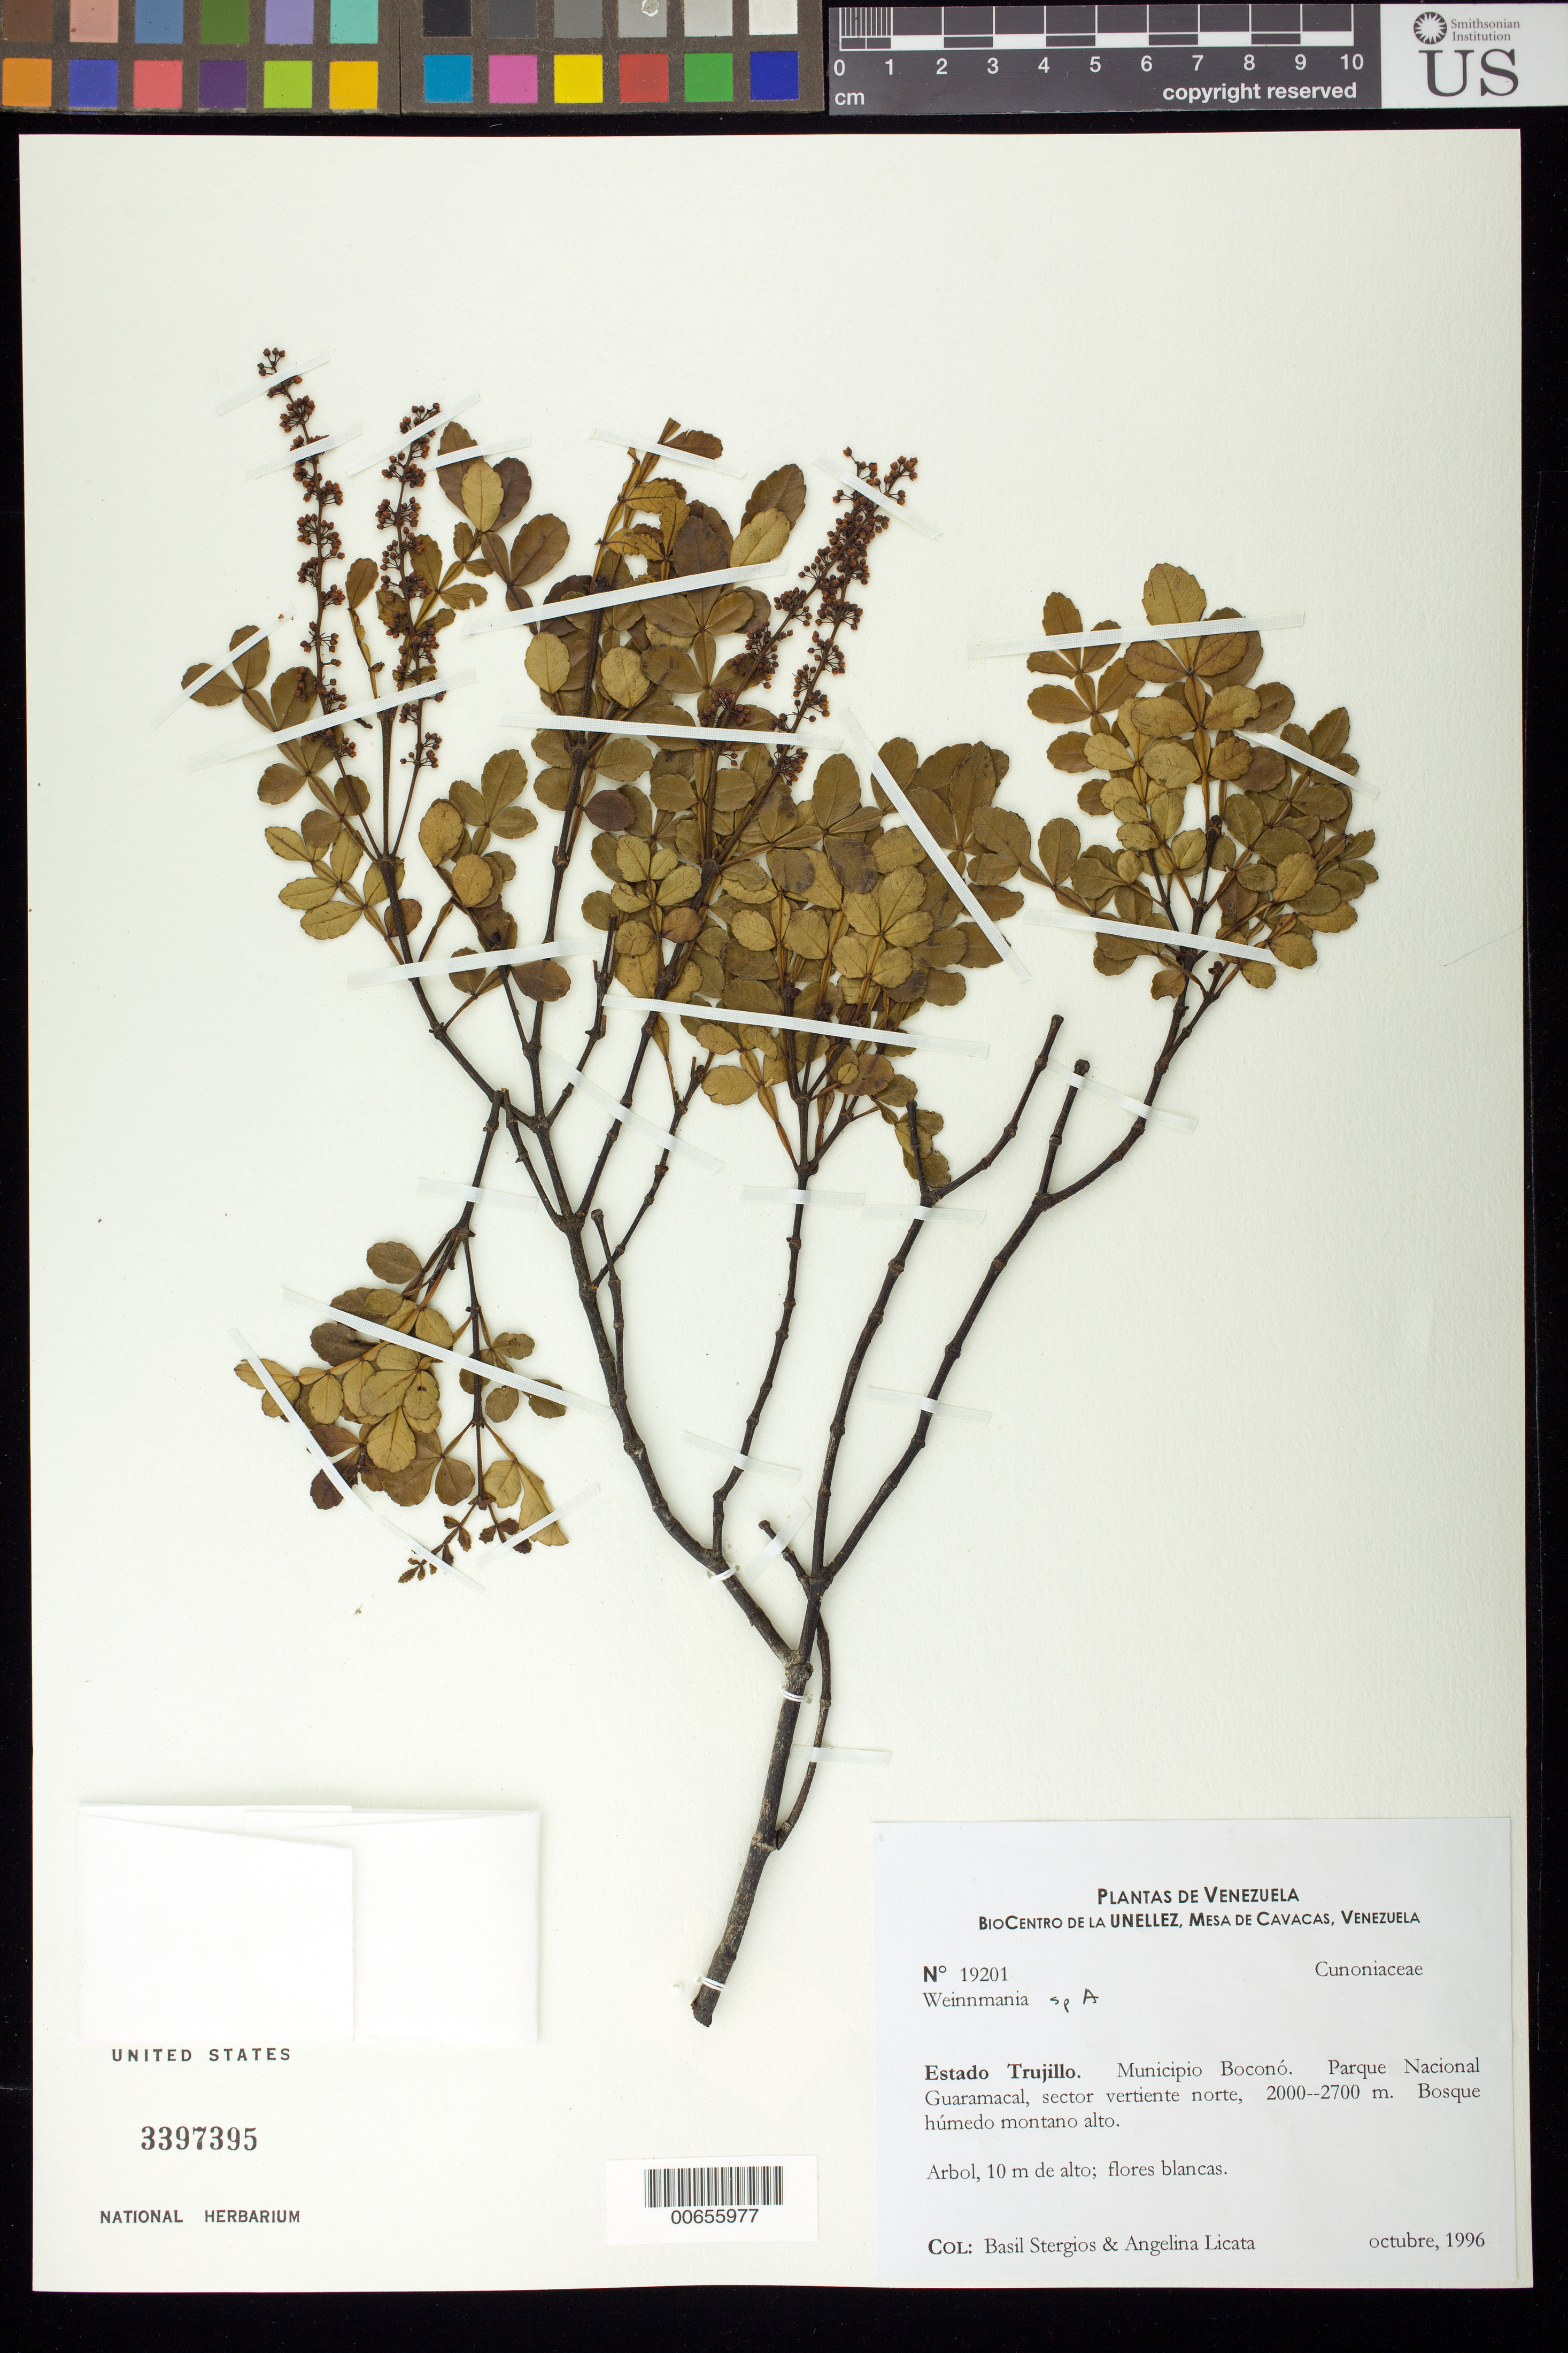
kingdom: Plantae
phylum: Tracheophyta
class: Magnoliopsida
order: Oxalidales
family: Cunoniaceae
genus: Weinmannia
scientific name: Weinmannia pinnata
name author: L.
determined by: Dorr, L. J., (BOT), Smithsonian Institution - National Museum of Natural History (UNITED STATES)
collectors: B. G. Stergios & A. Licata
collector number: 19201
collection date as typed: Oct 1996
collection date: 1996-10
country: Venezuela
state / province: Trujillo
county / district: Boconó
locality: Parque Nacional Guaramacal, vertiente N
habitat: Bosque húmedo montano alto.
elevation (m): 2000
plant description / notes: PORT, US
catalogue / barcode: US 3397395